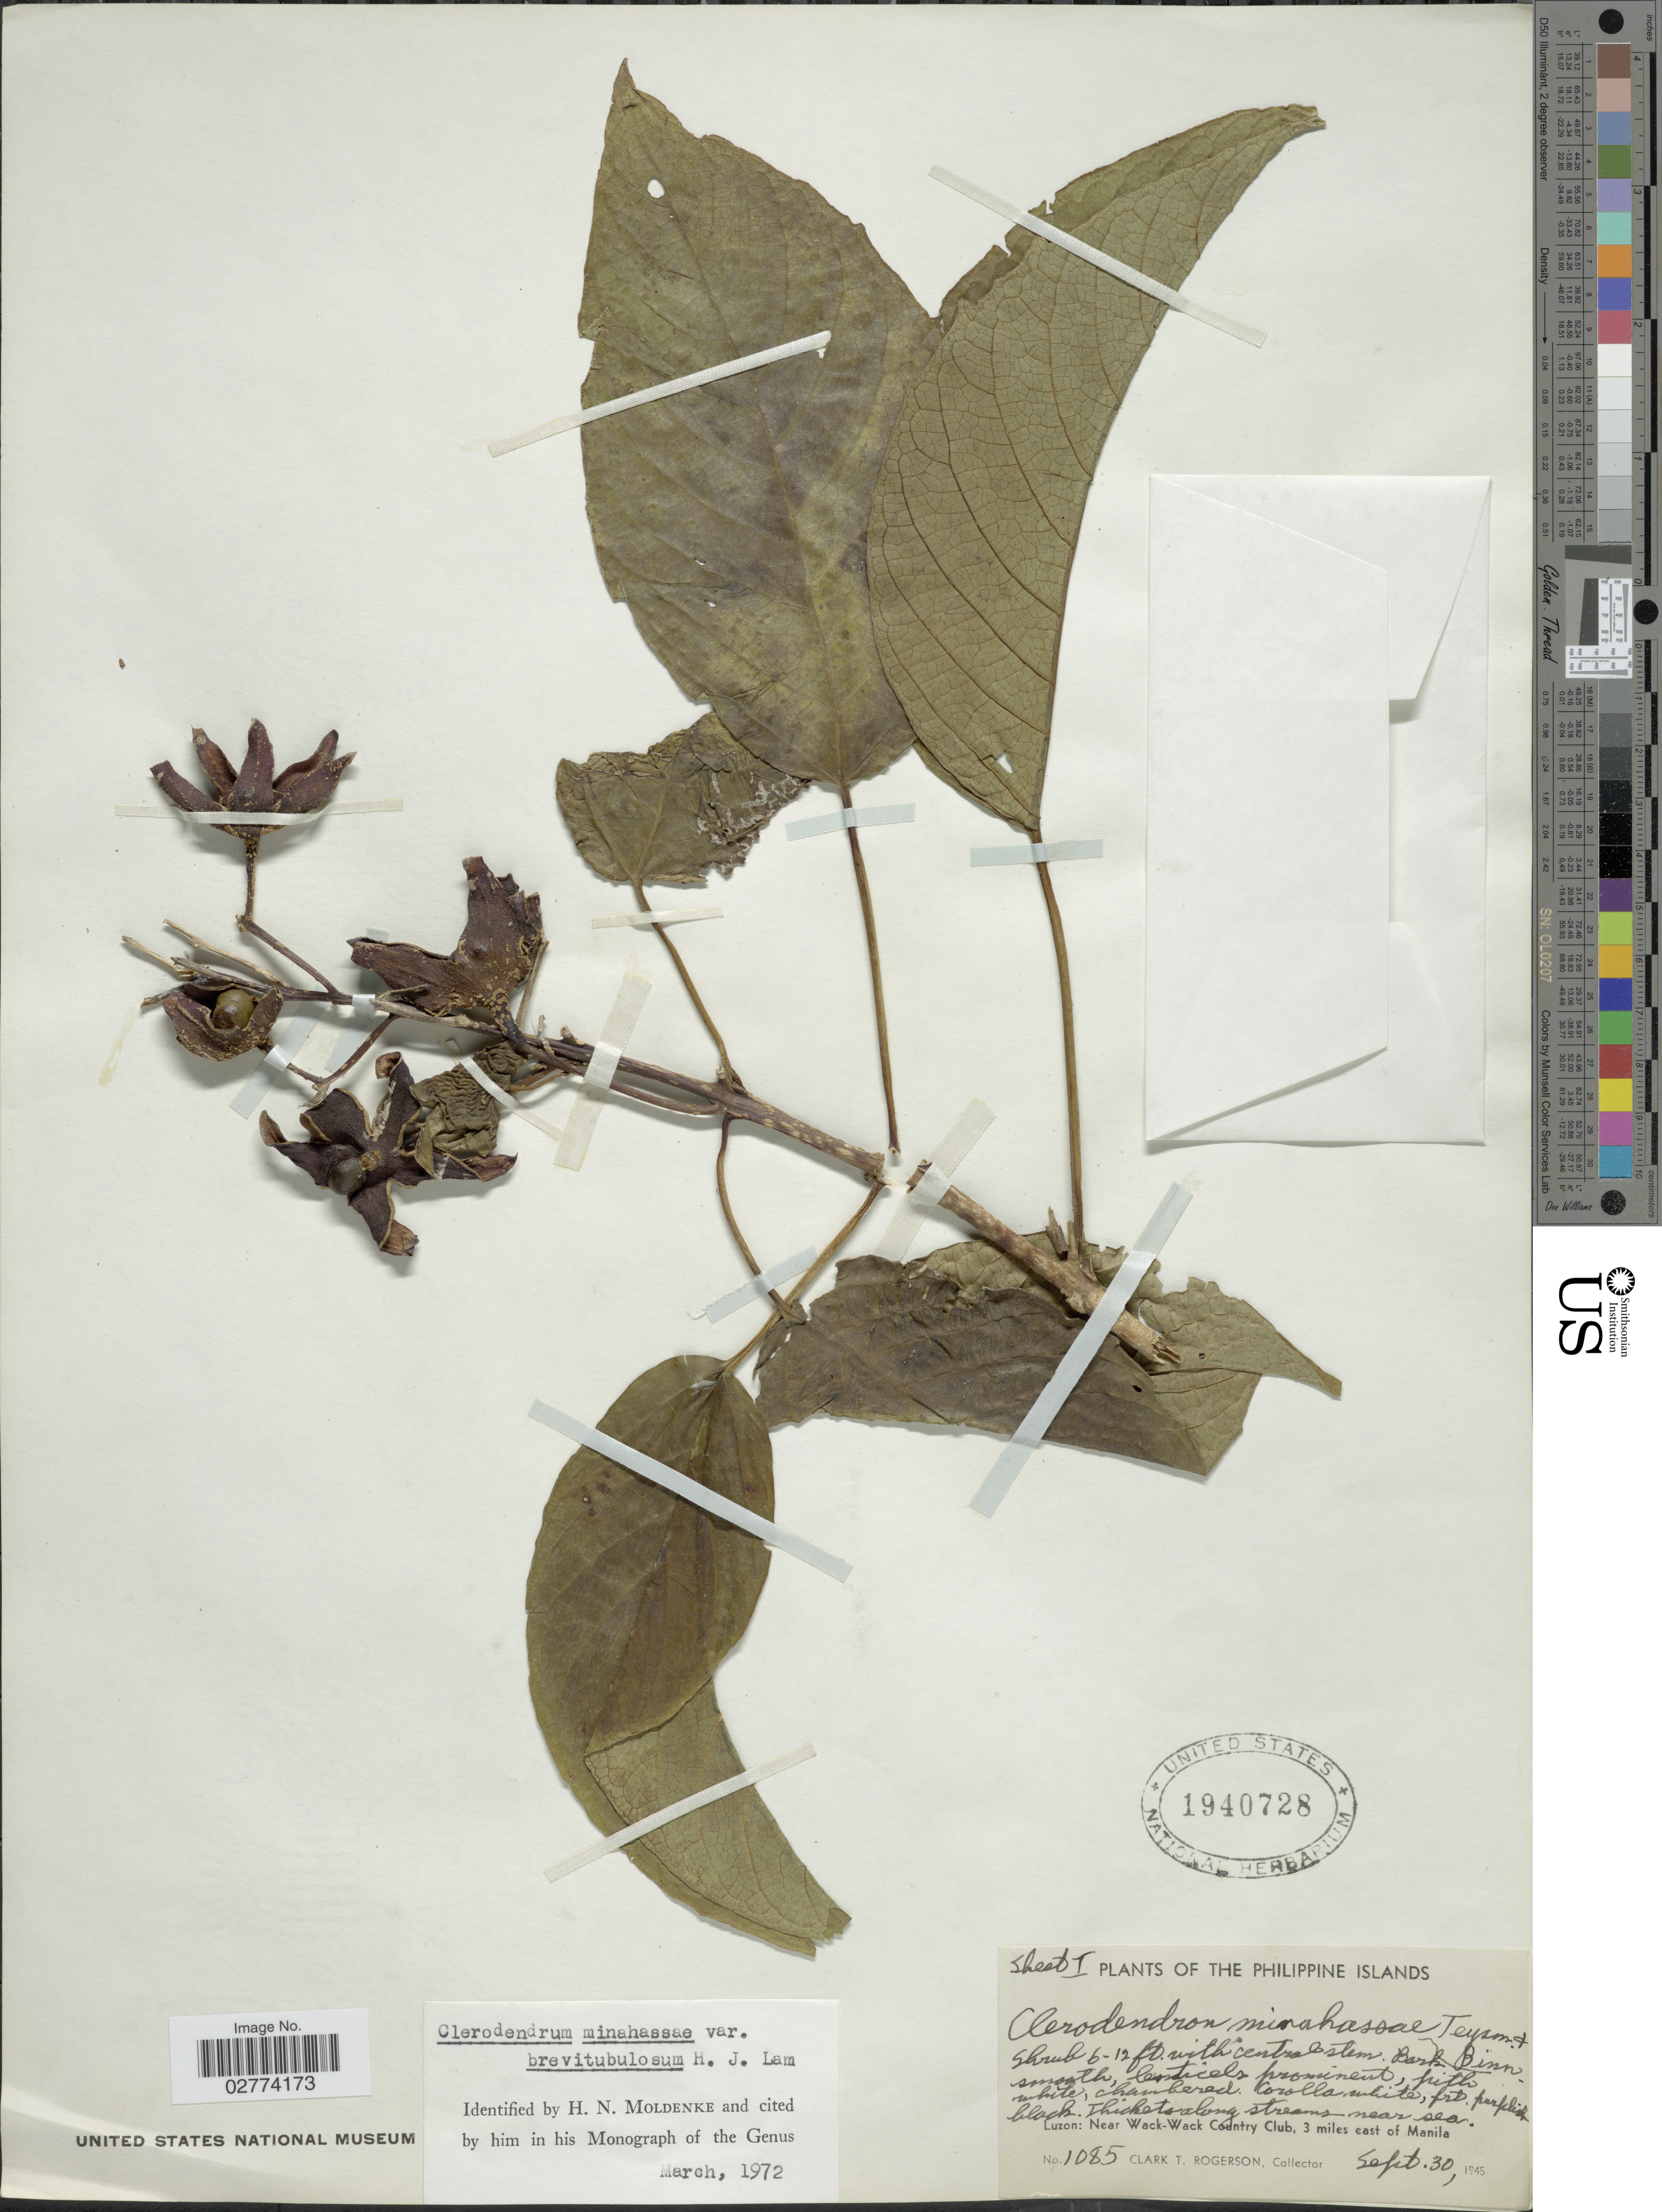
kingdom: Plantae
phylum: Tracheophyta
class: Magnoliopsida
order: Lamiales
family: Lamiaceae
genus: Clerodendrum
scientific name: Clerodendrum minahassae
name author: Teysm. & Binn.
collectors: C. Rogerson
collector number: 1085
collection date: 1945-09-30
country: Philippines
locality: Luzon: Near Wack-Wack Country Club, 3 miles east of Manila.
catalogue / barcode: US 1940728